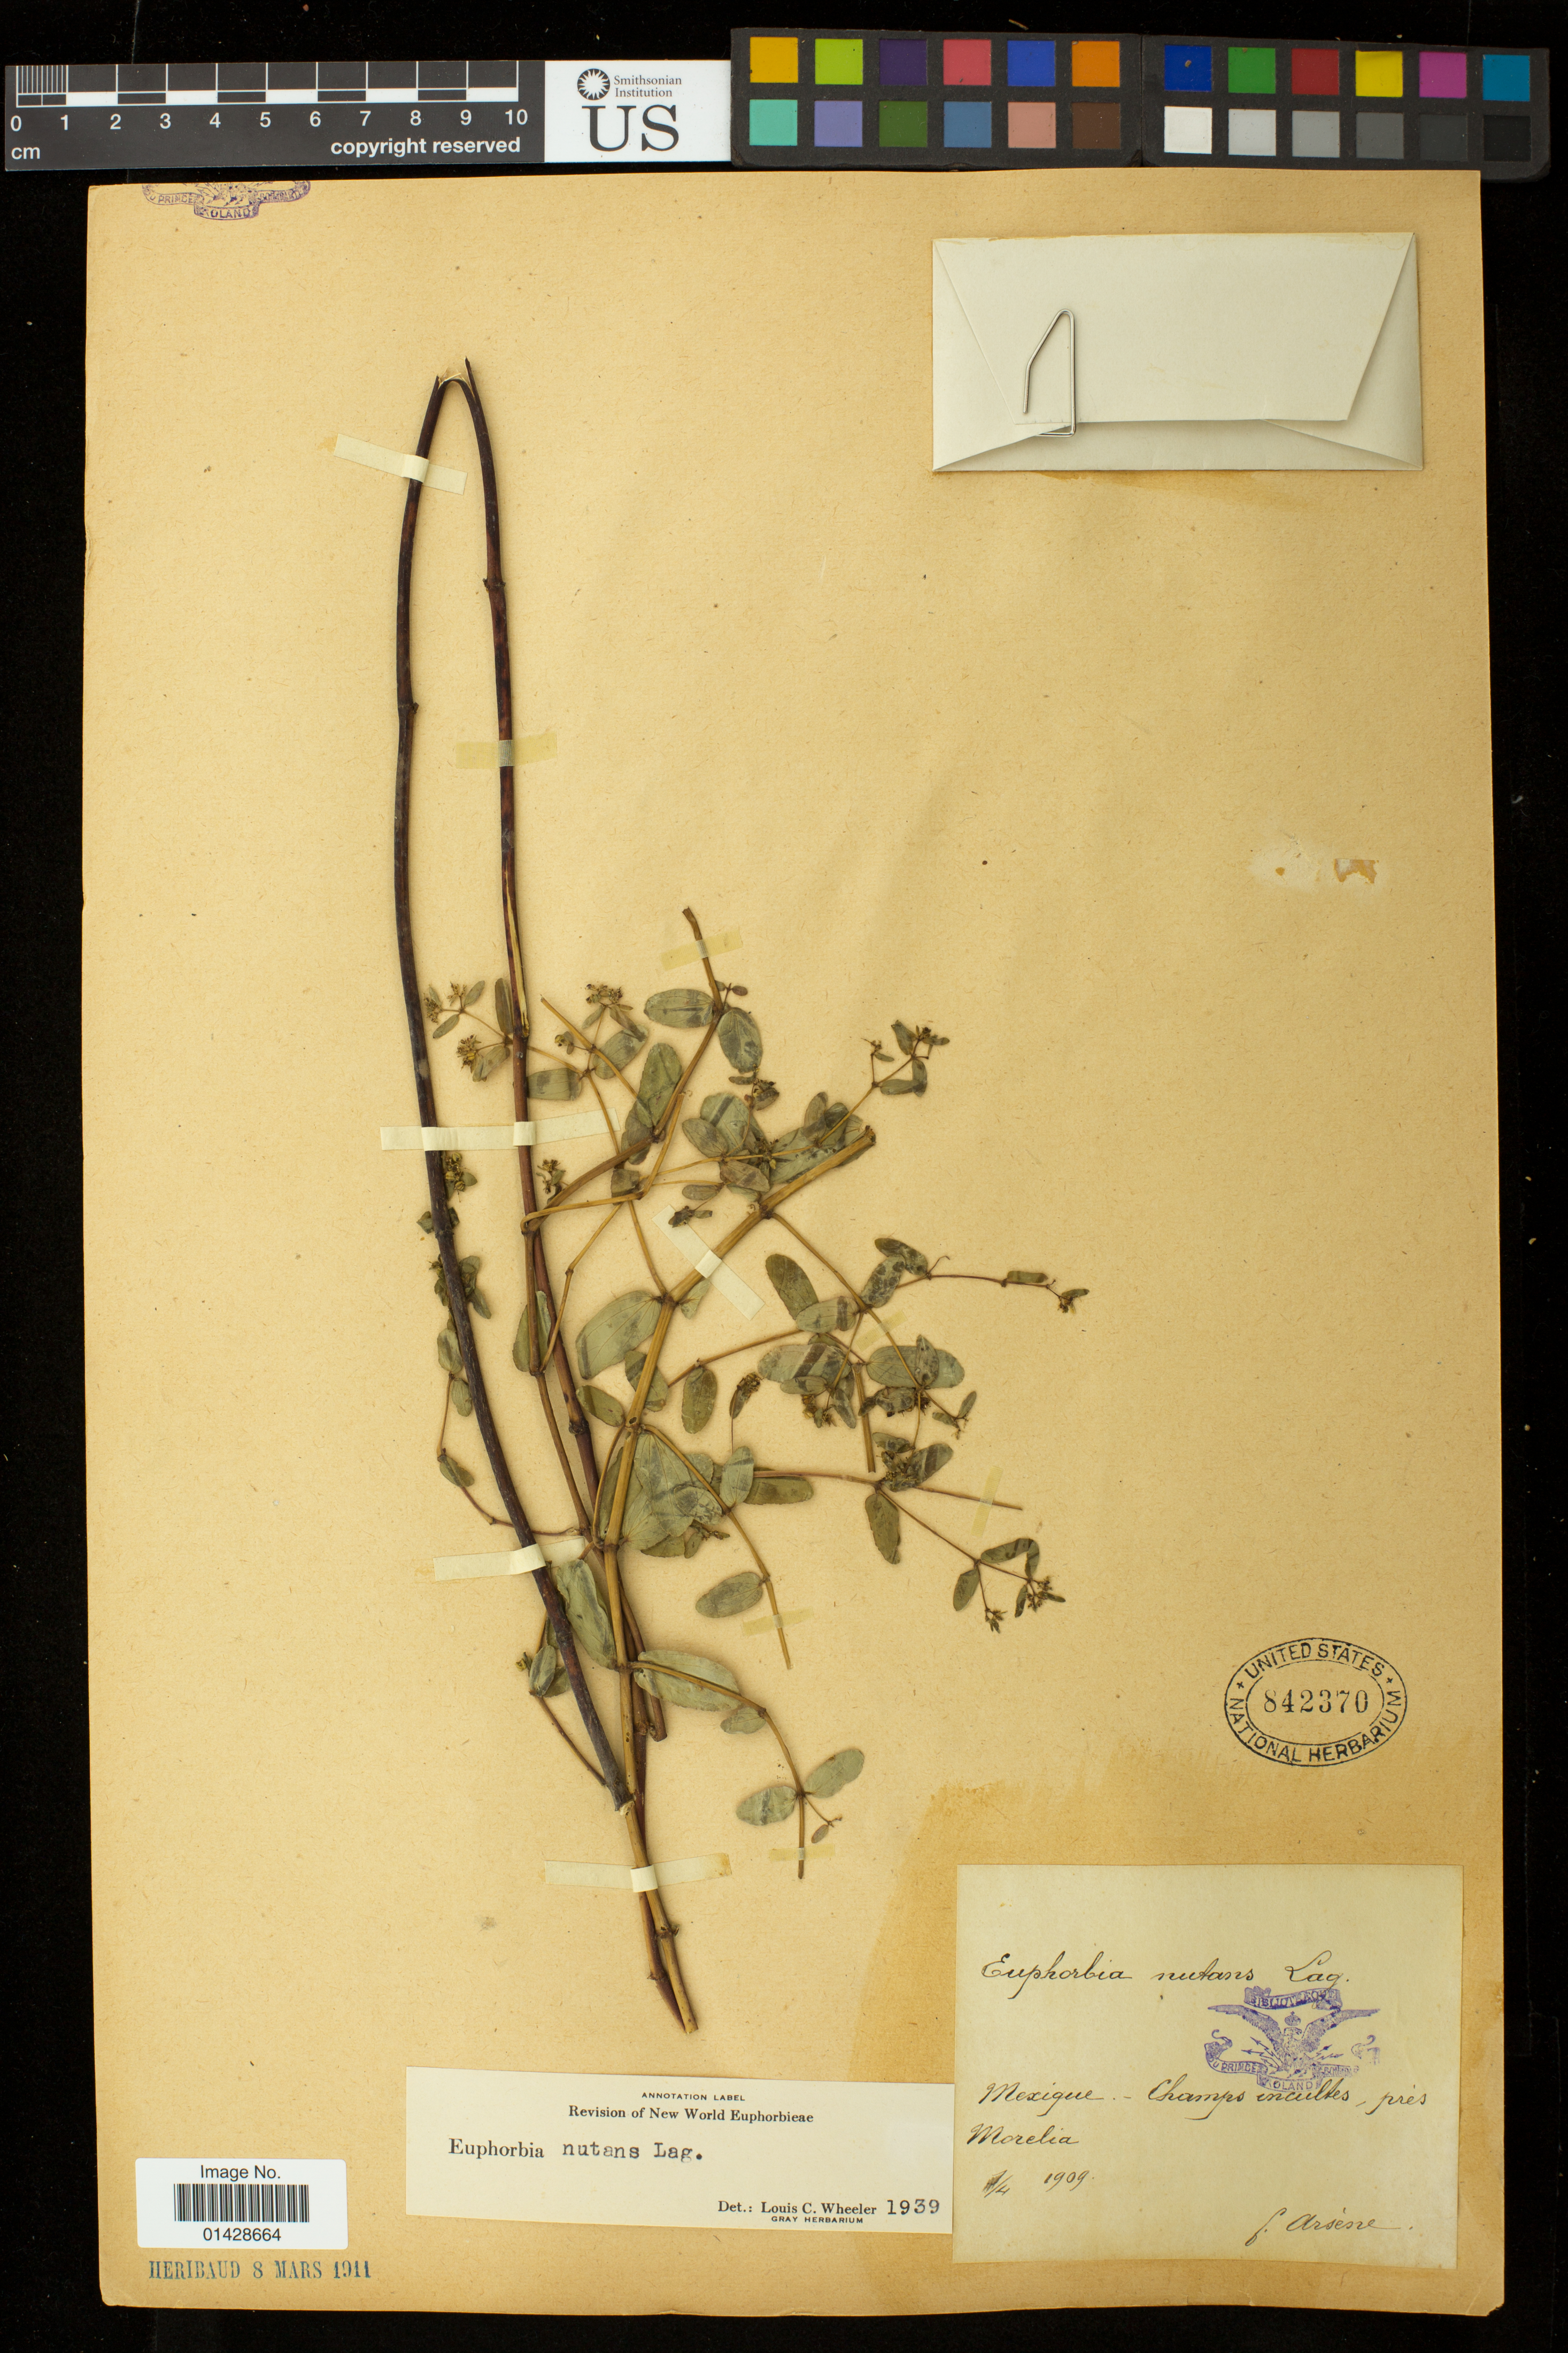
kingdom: Plantae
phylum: Tracheophyta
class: Magnoliopsida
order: Malpighiales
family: Euphorbiaceae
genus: Euphorbia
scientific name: Euphorbia nutans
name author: Lag.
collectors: F. Arsène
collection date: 1909-07-04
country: Mexico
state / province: Michoacán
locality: Champs incultes, pres Morelia.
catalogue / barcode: US 842370